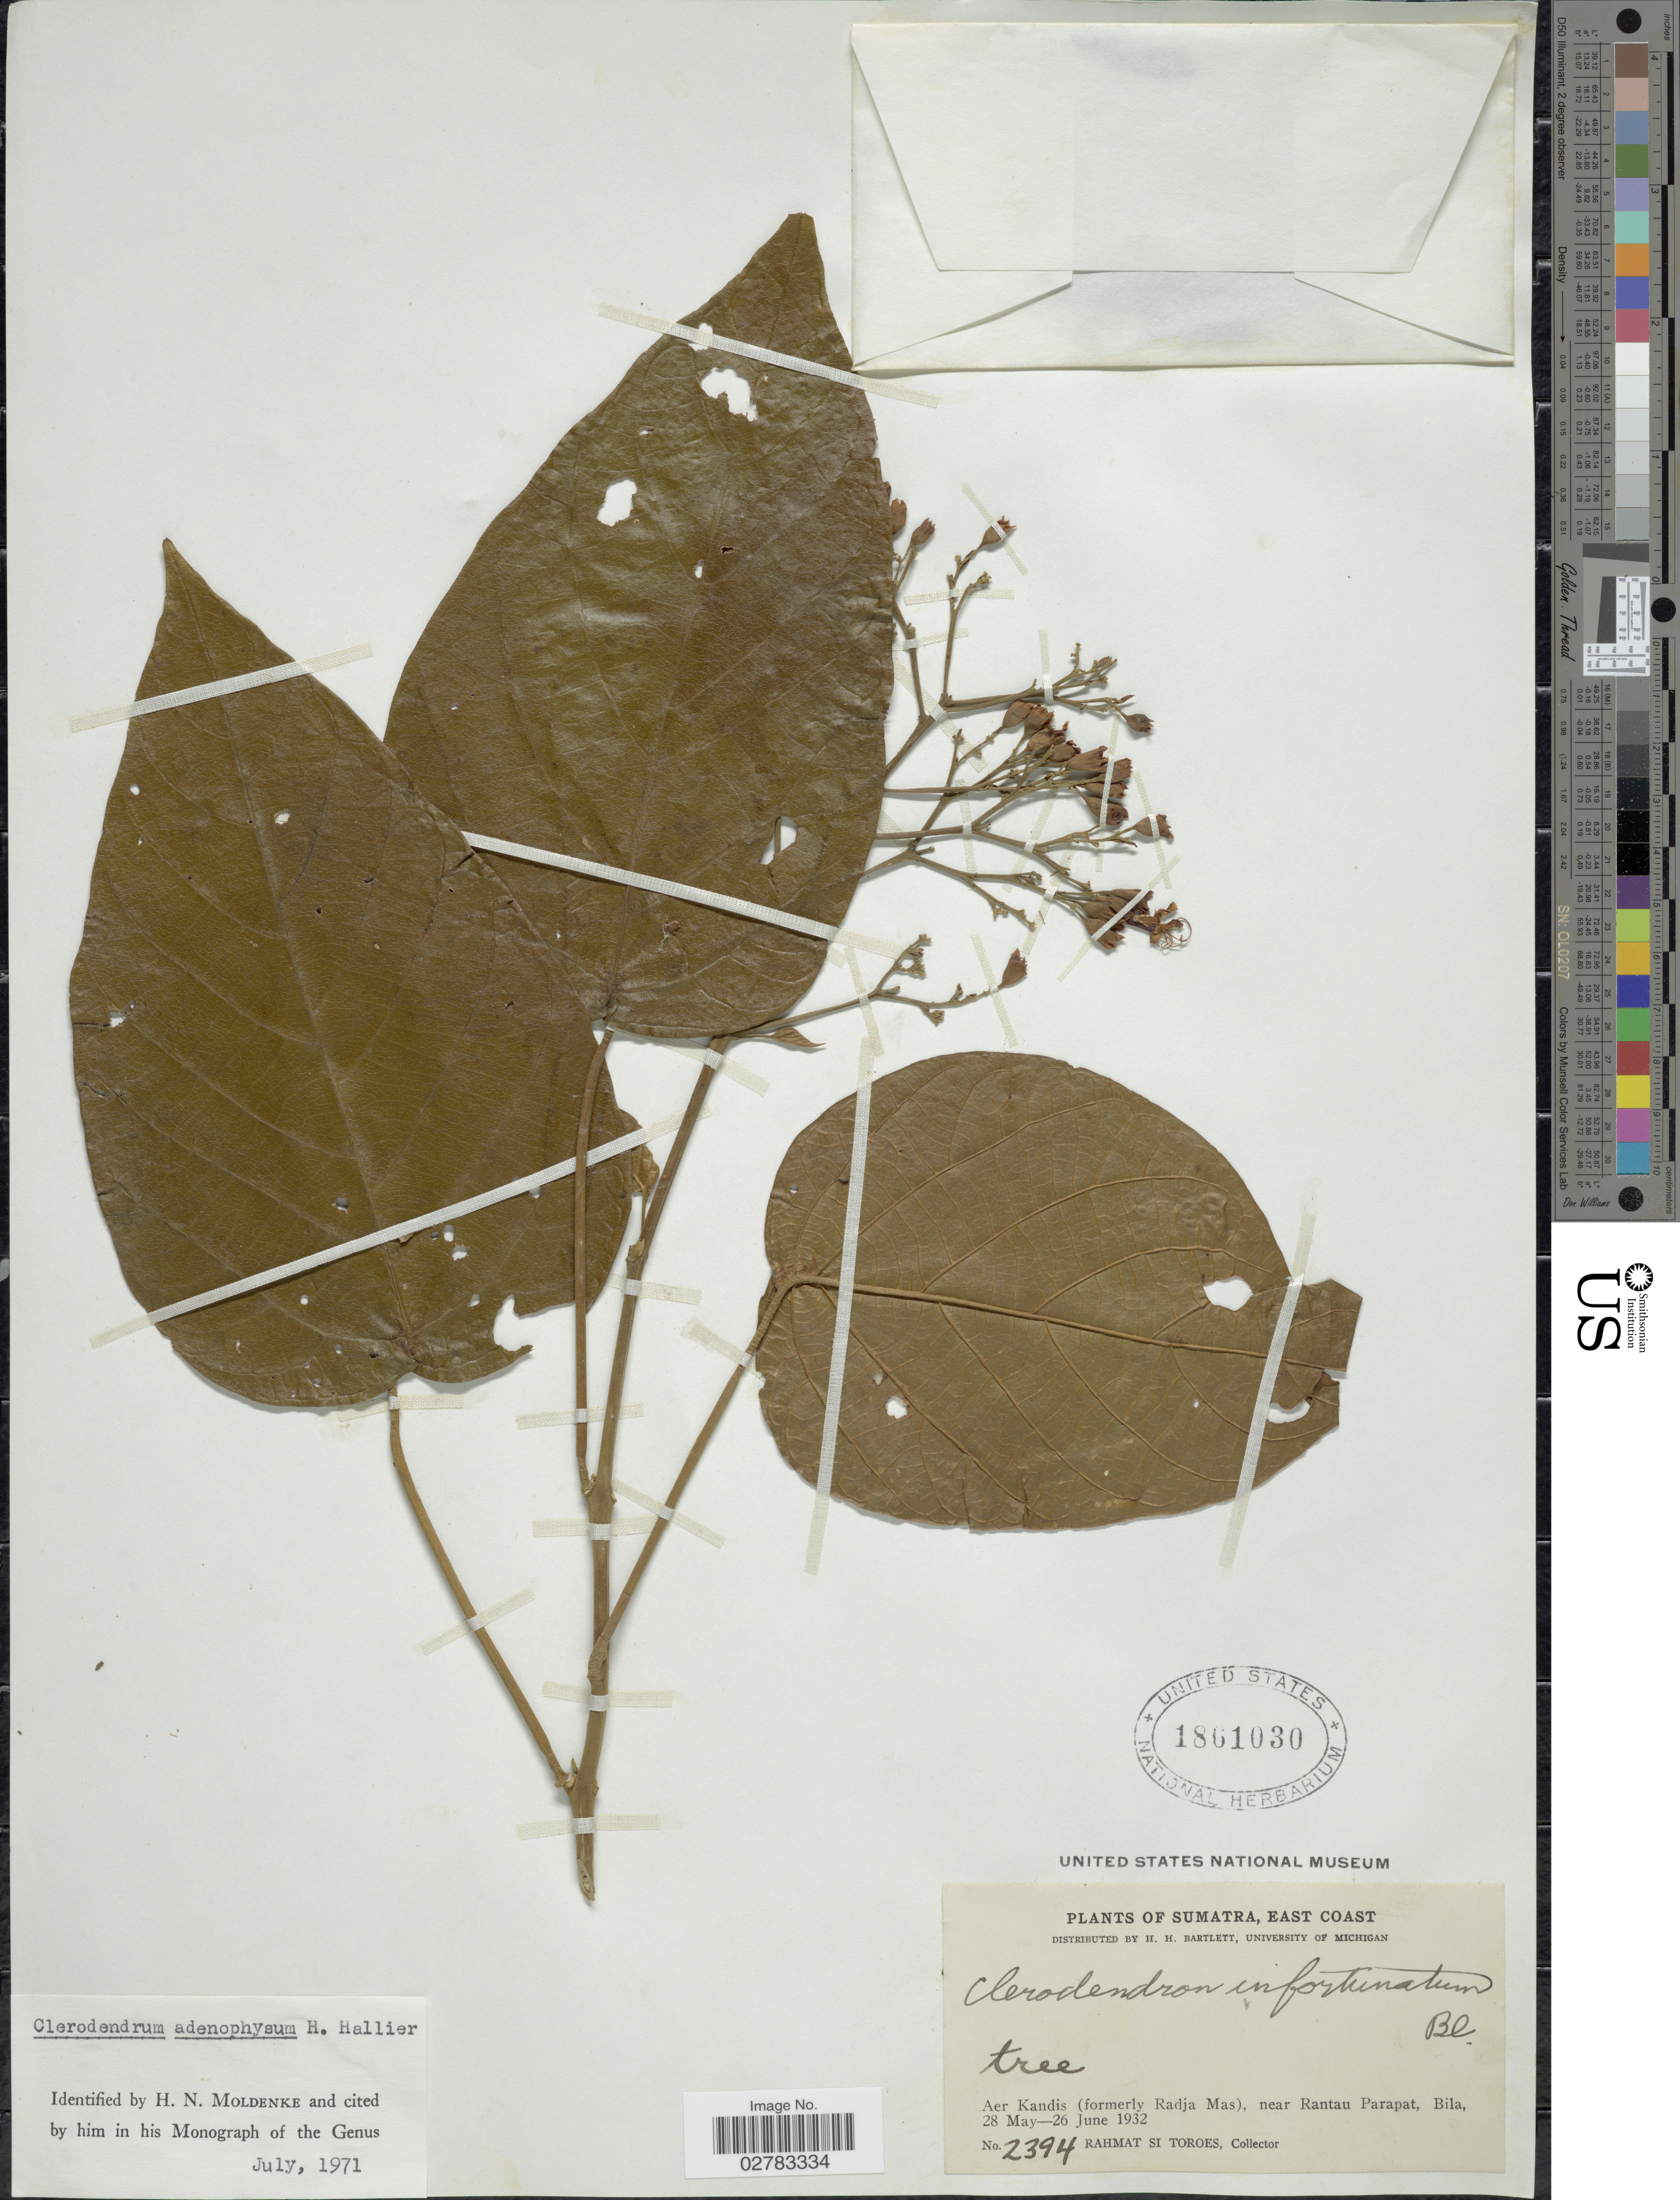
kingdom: Plantae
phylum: Tracheophyta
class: Magnoliopsida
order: Lamiales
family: Lamiaceae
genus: Clerodendrum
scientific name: Clerodendrum adenophysum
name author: Hall.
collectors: Rahmat Si Boeea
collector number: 2394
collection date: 1932-05-28/1932-06-26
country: Indonesia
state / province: Sumatra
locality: East Coast, Aer Kandis (formerly Radja Mas), near Rantau Parapat, Bila.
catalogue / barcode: US 1861030